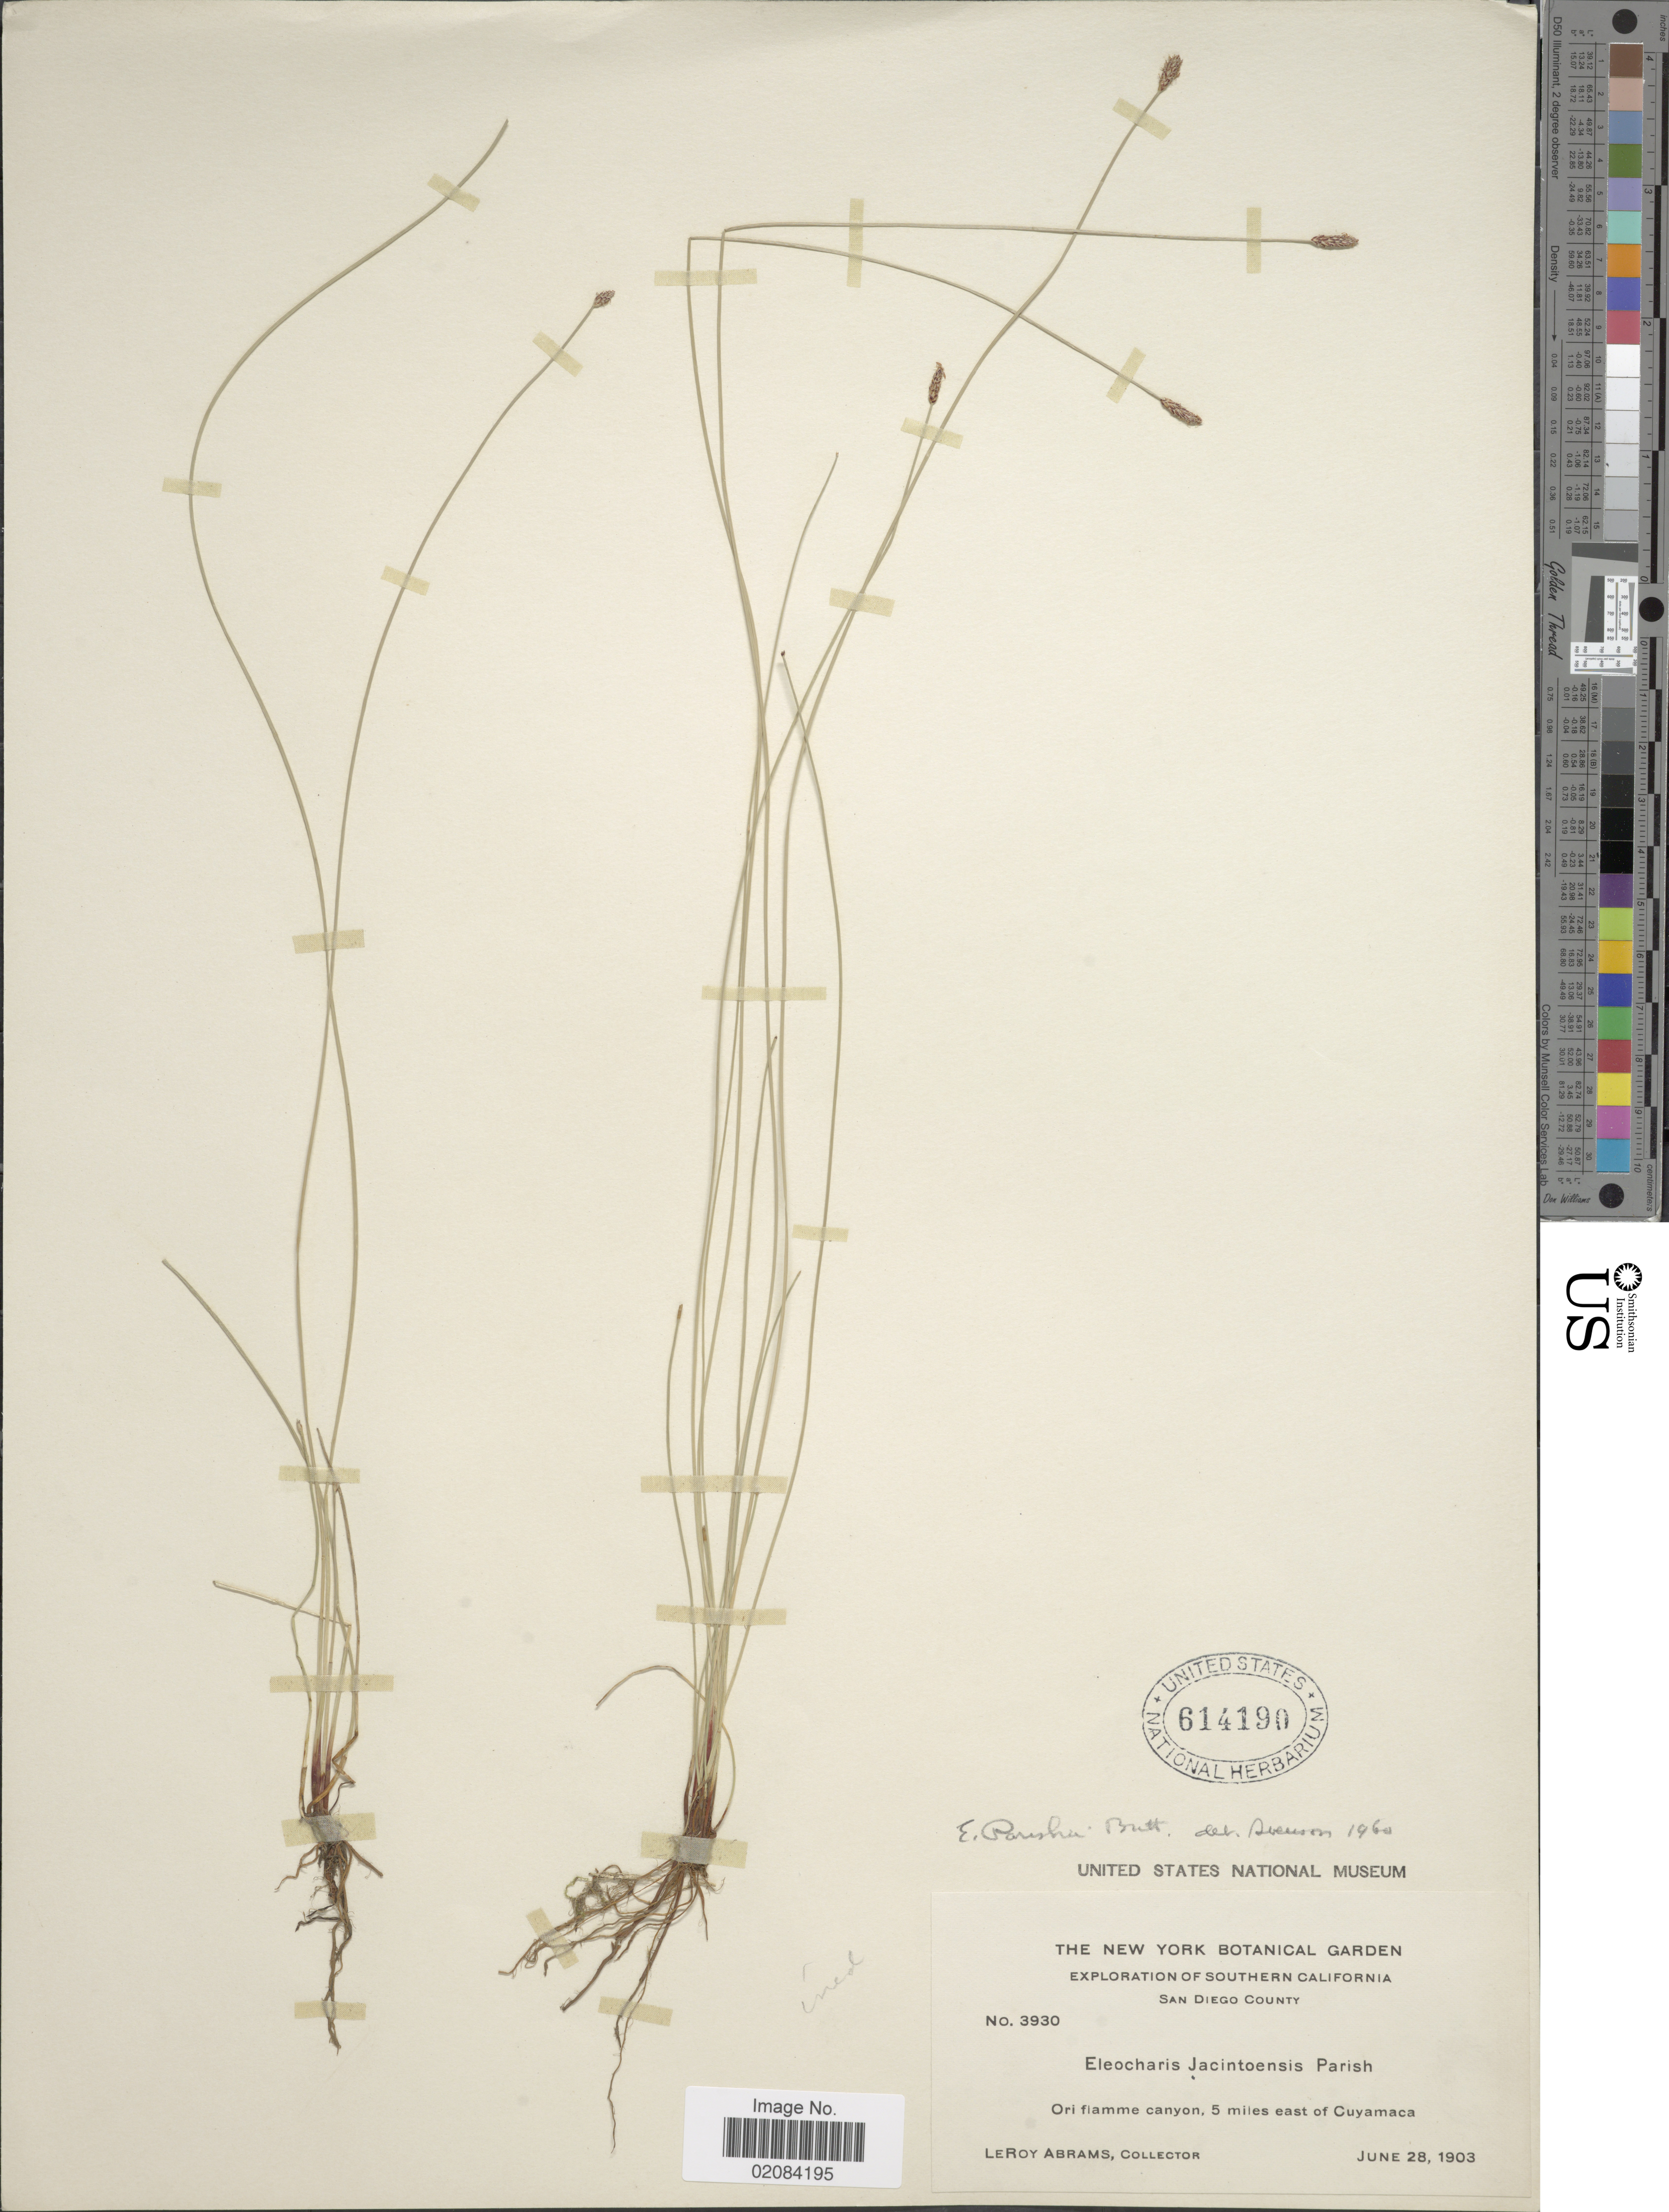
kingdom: Plantae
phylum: Tracheophyta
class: Liliopsida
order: Poales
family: Cyperaceae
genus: Eleocharis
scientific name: Eleocharis parishii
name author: Britton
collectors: L. Abrams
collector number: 3930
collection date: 1903-06-28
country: United States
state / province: California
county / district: San Diego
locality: Southern California. Ori flamme canyon, 5 miles east of Cuyamaca, San Diego.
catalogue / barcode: US 614190